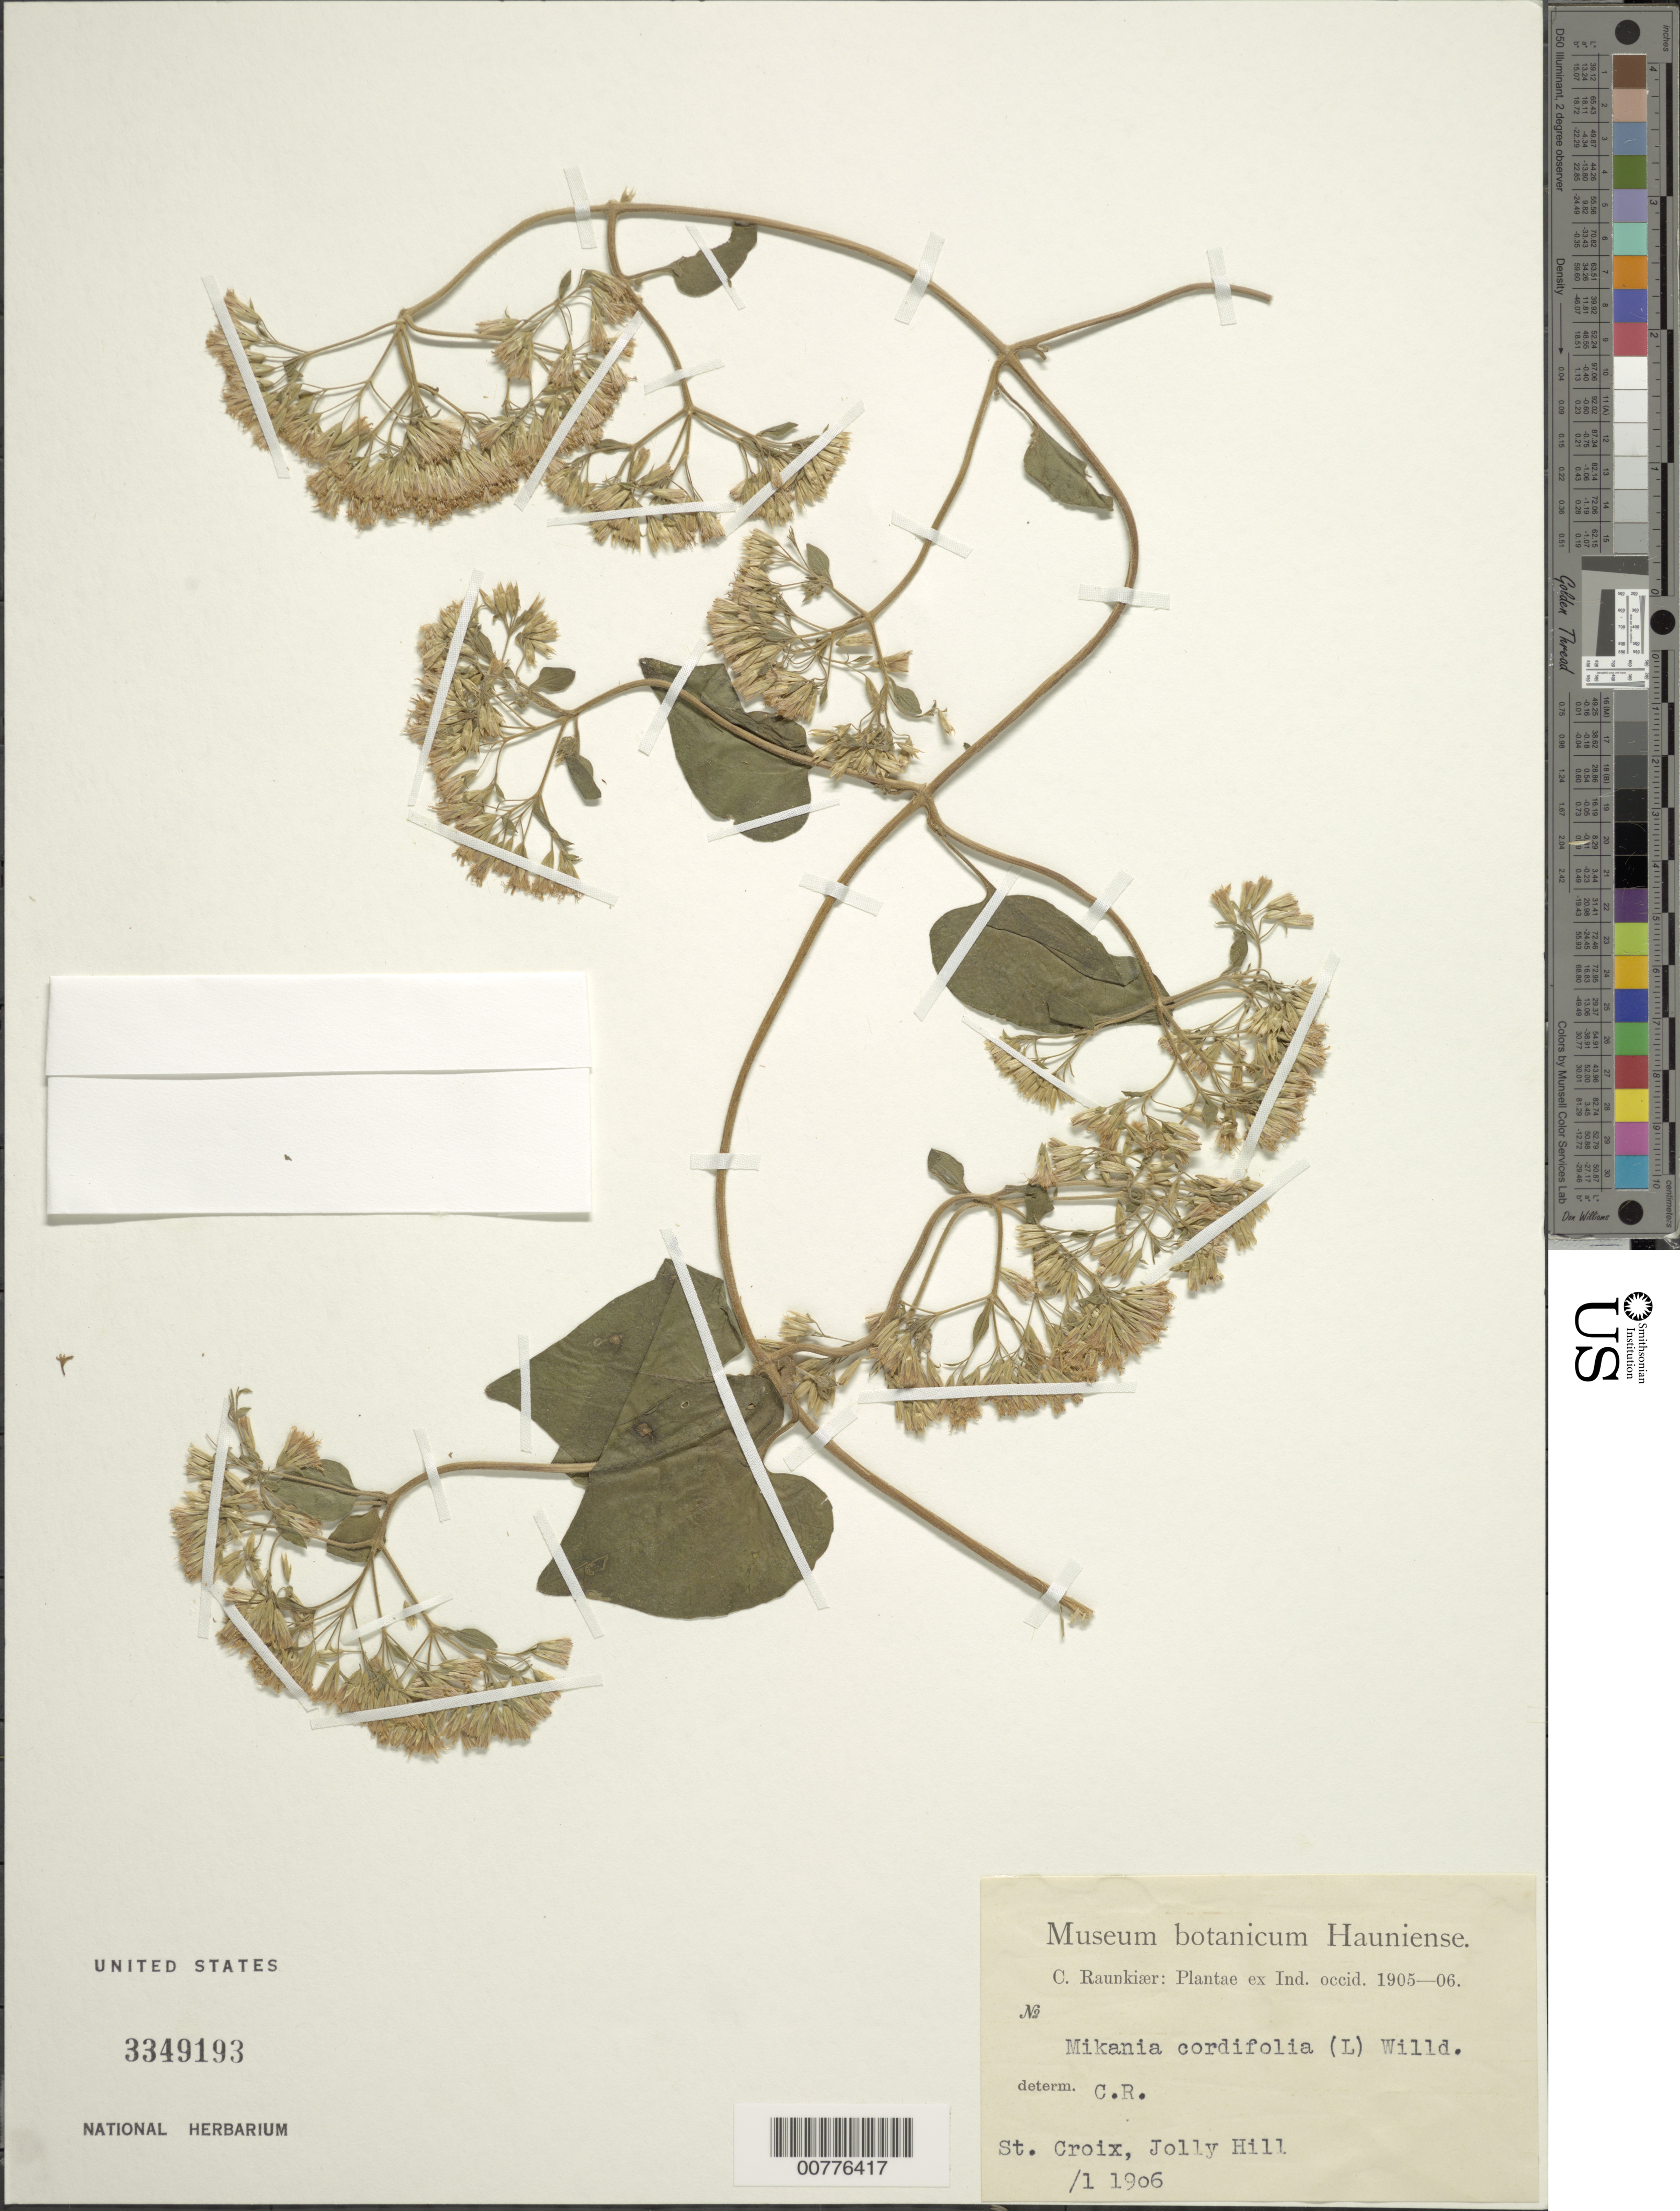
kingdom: Plantae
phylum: Tracheophyta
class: Magnoliopsida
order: Asterales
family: Asteraceae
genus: Mikania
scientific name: Mikania cordifolia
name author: Kunth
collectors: C. Raunkiær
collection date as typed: Jan 1906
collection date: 1906-01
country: U.S. Virgin Islands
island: St. Croix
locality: Jolly Hill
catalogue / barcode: US 3349193